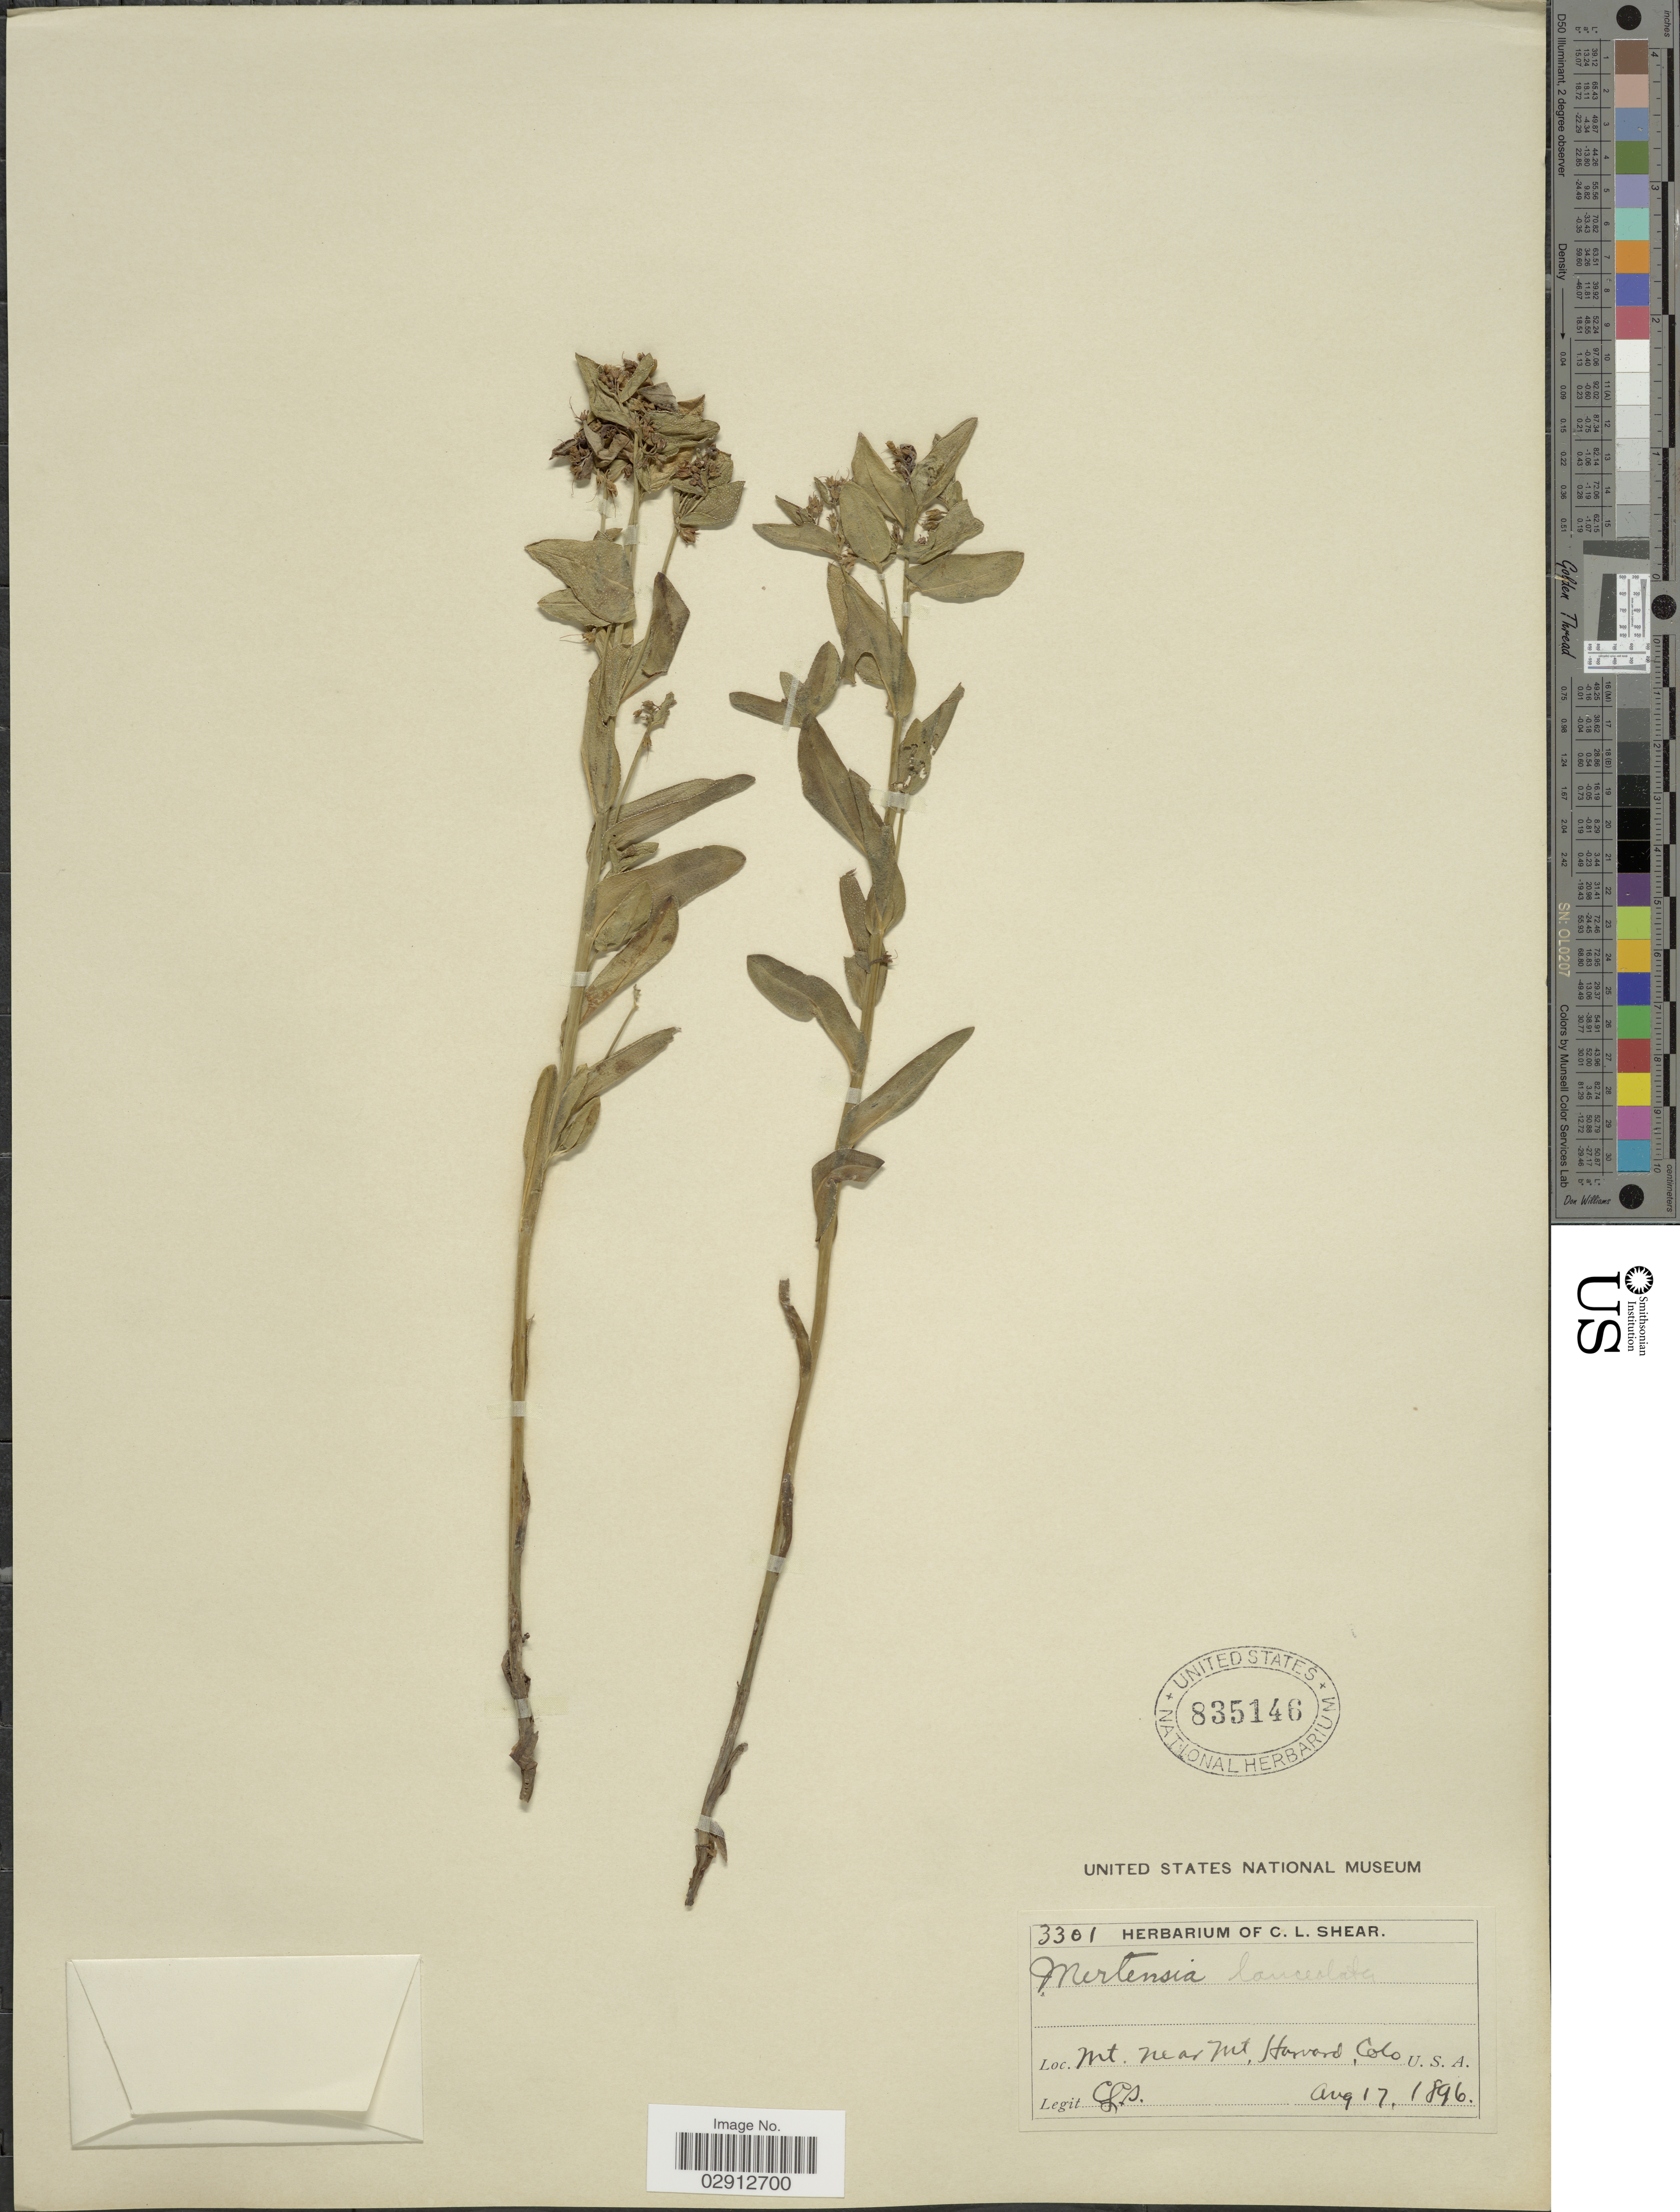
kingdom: Plantae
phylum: Tracheophyta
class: Magnoliopsida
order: Boraginales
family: Boraginaceae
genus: Mertensia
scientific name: Mertensia lanceolata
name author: (Pursh) DC. ex A. DC.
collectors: C. L. Shear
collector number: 3301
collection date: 1896-08-17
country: United States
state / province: Colorado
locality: Mt. near Mt. Harvard, Colo.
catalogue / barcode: US 835146